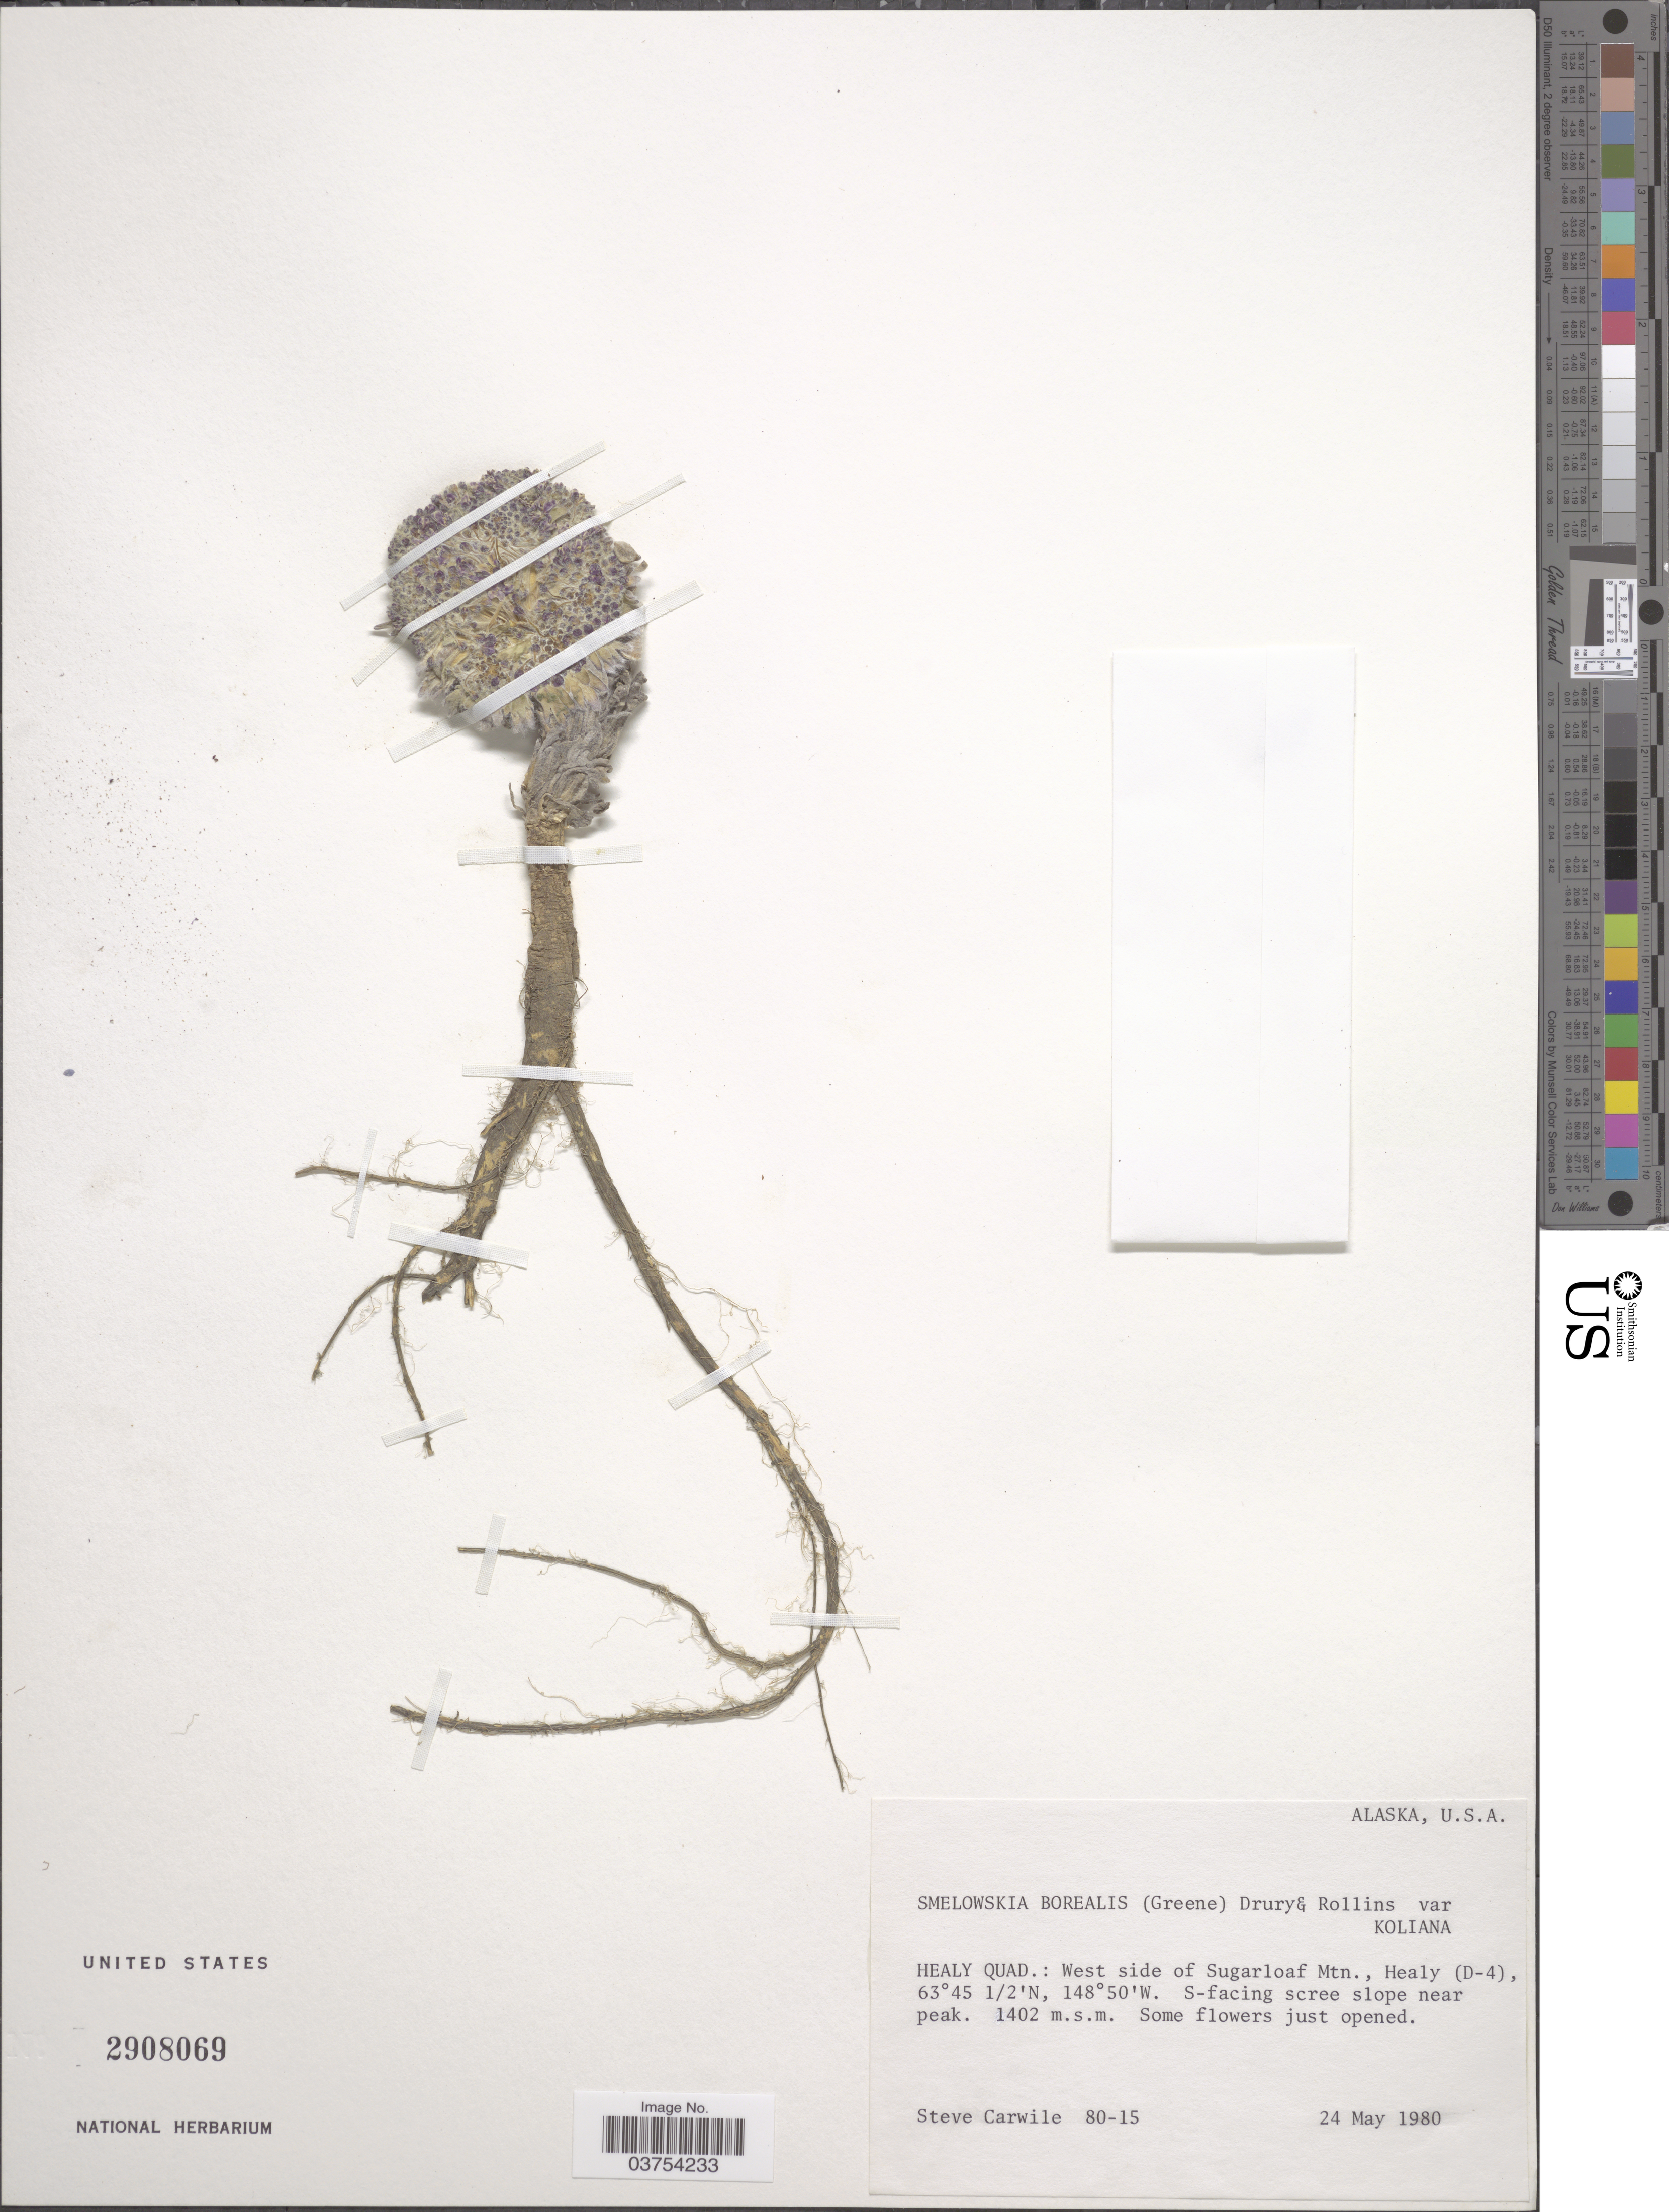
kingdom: Plantae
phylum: Tracheophyta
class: Magnoliopsida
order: Brassicales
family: Brassicaceae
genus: Smelowskia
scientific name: Smelowskia borealis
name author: (Greene) W.H.Drury & Rollins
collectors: S. Carwile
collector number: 80-15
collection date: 1980-05-24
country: United States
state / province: Alaska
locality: Healy Quad.: West side of Sugarloaf Mtn., Healy (D-4). S-facing scree slope near peak.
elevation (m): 1402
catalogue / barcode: US 2908069